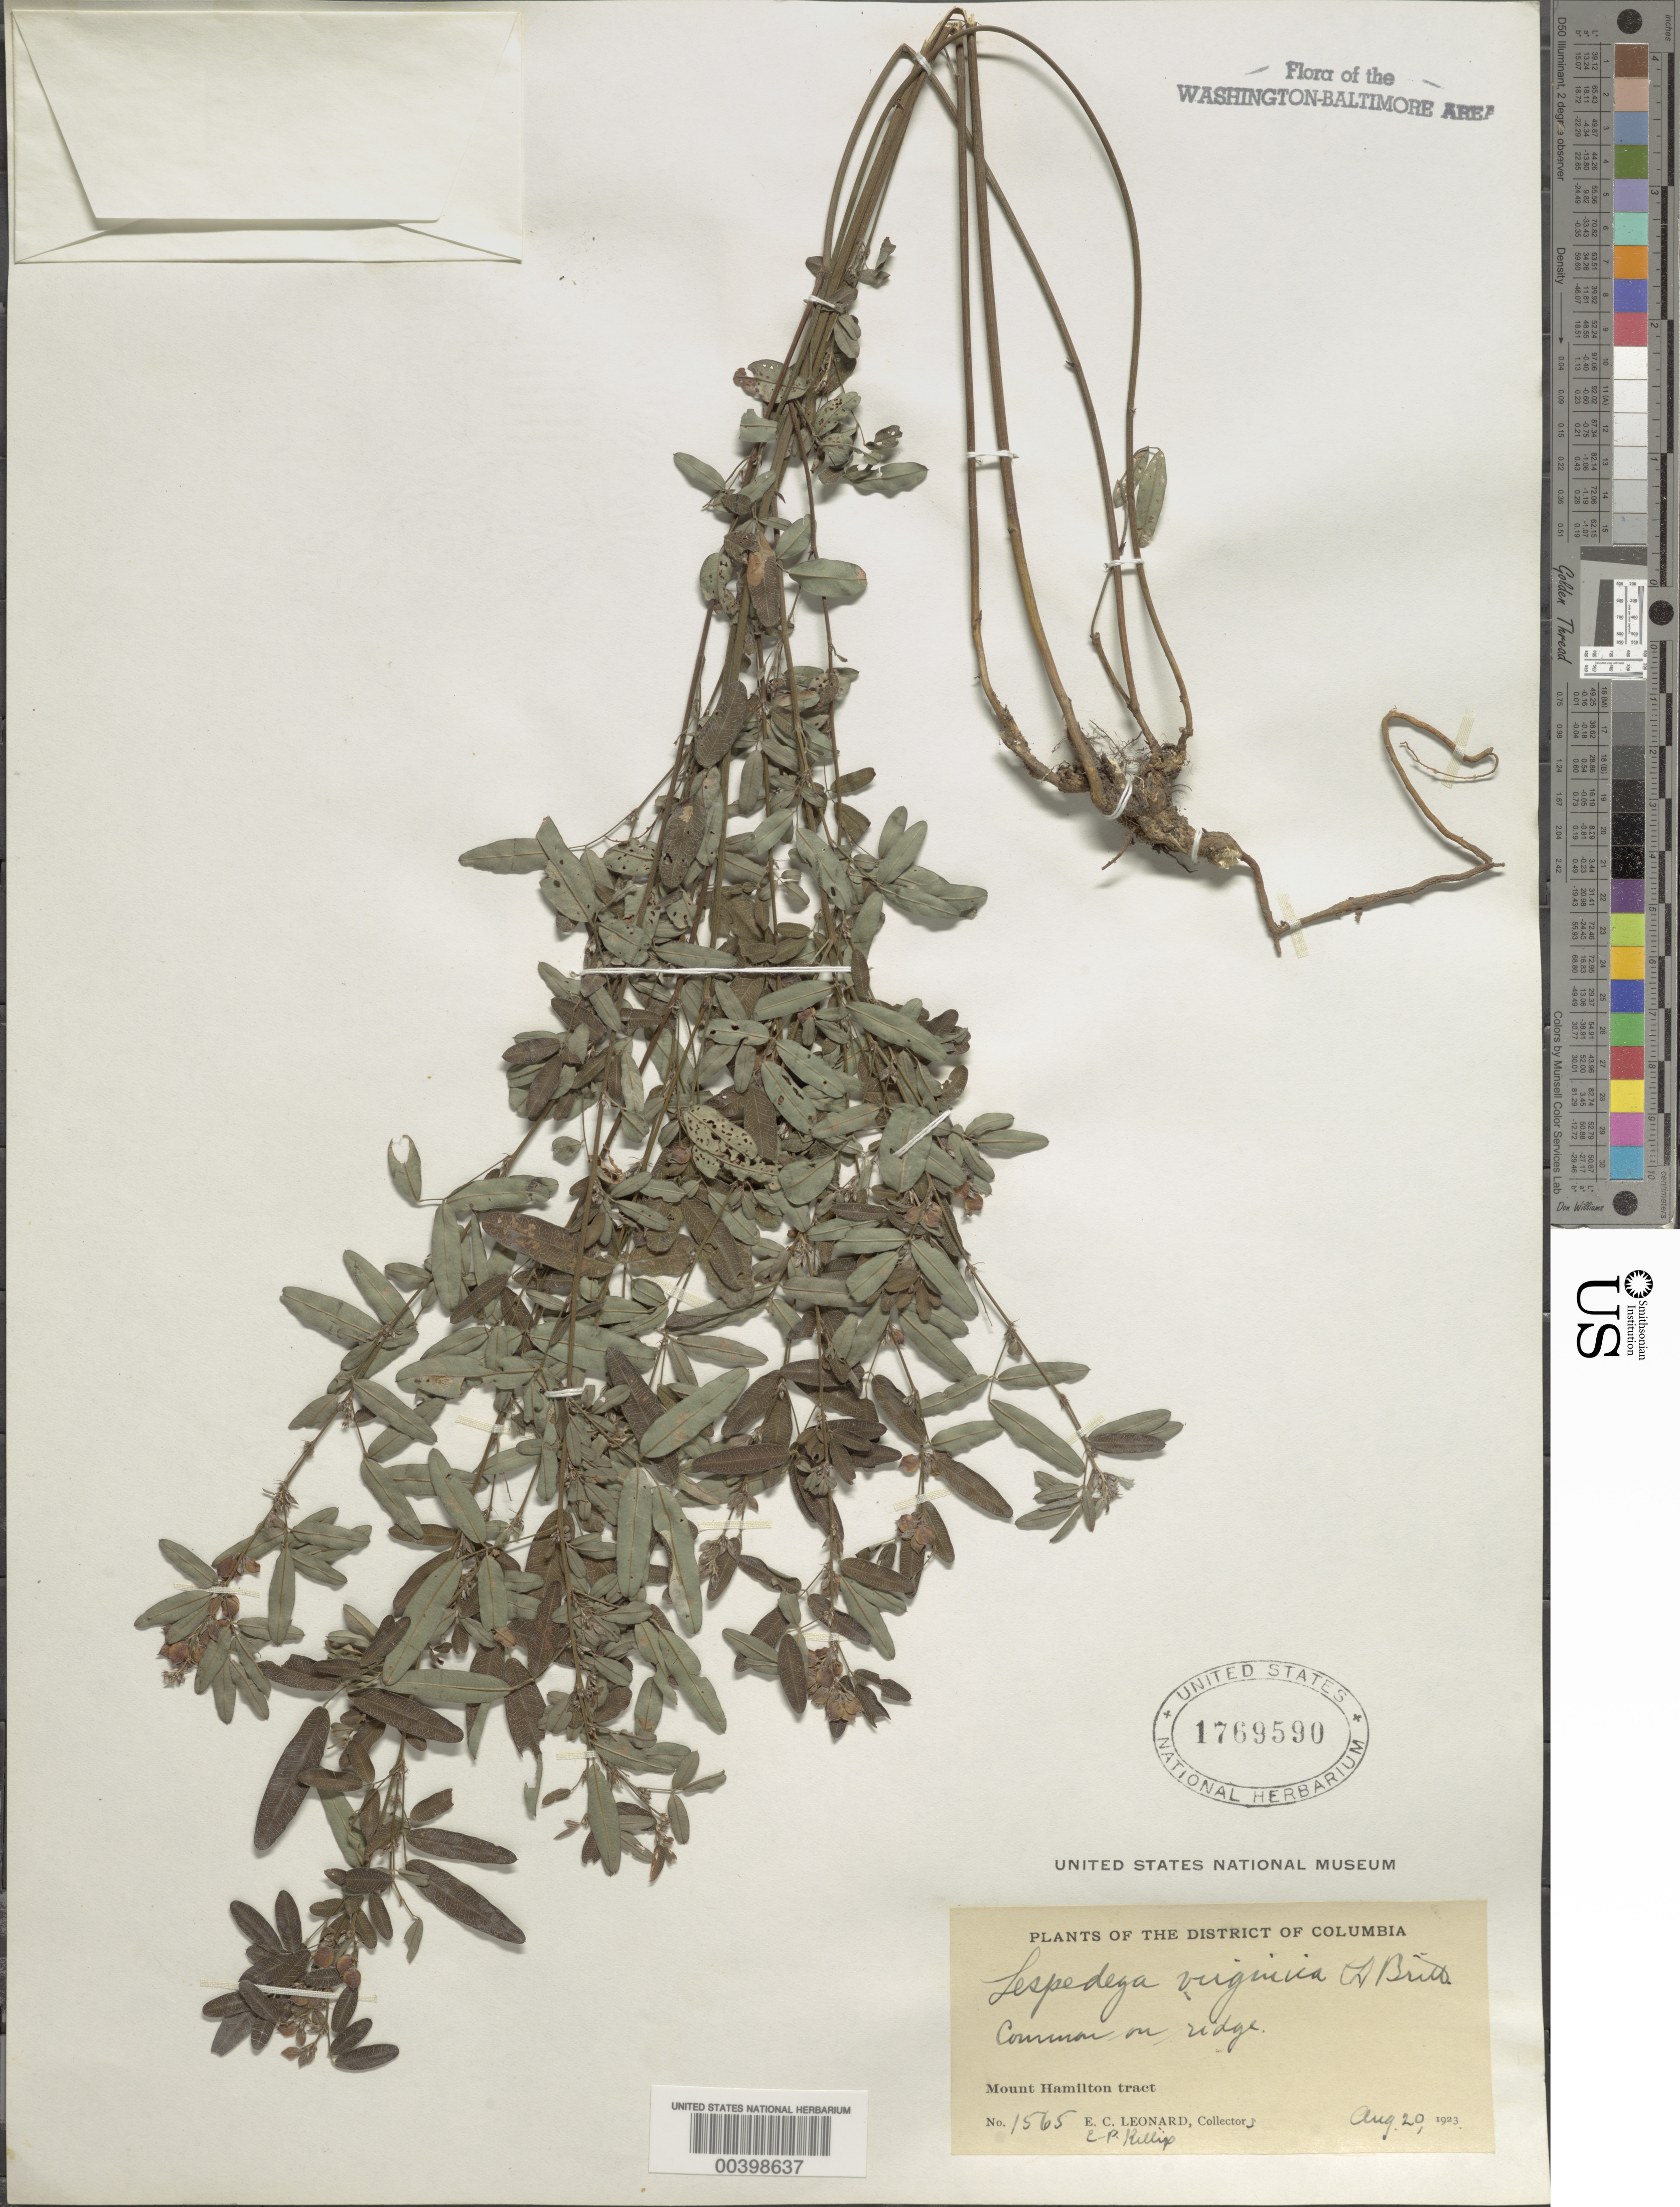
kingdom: Plantae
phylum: Tracheophyta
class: Magnoliopsida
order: Fabales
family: Fabaceae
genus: Lespedeza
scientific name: Lespedeza virginica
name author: (L.) Britton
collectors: E. C. Leonard & E. P. Killip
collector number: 1565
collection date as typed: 20 Aug 1923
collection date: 1923-08-20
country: United States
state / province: District of Columbia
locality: Mount Hamilton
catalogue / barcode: US 1769590